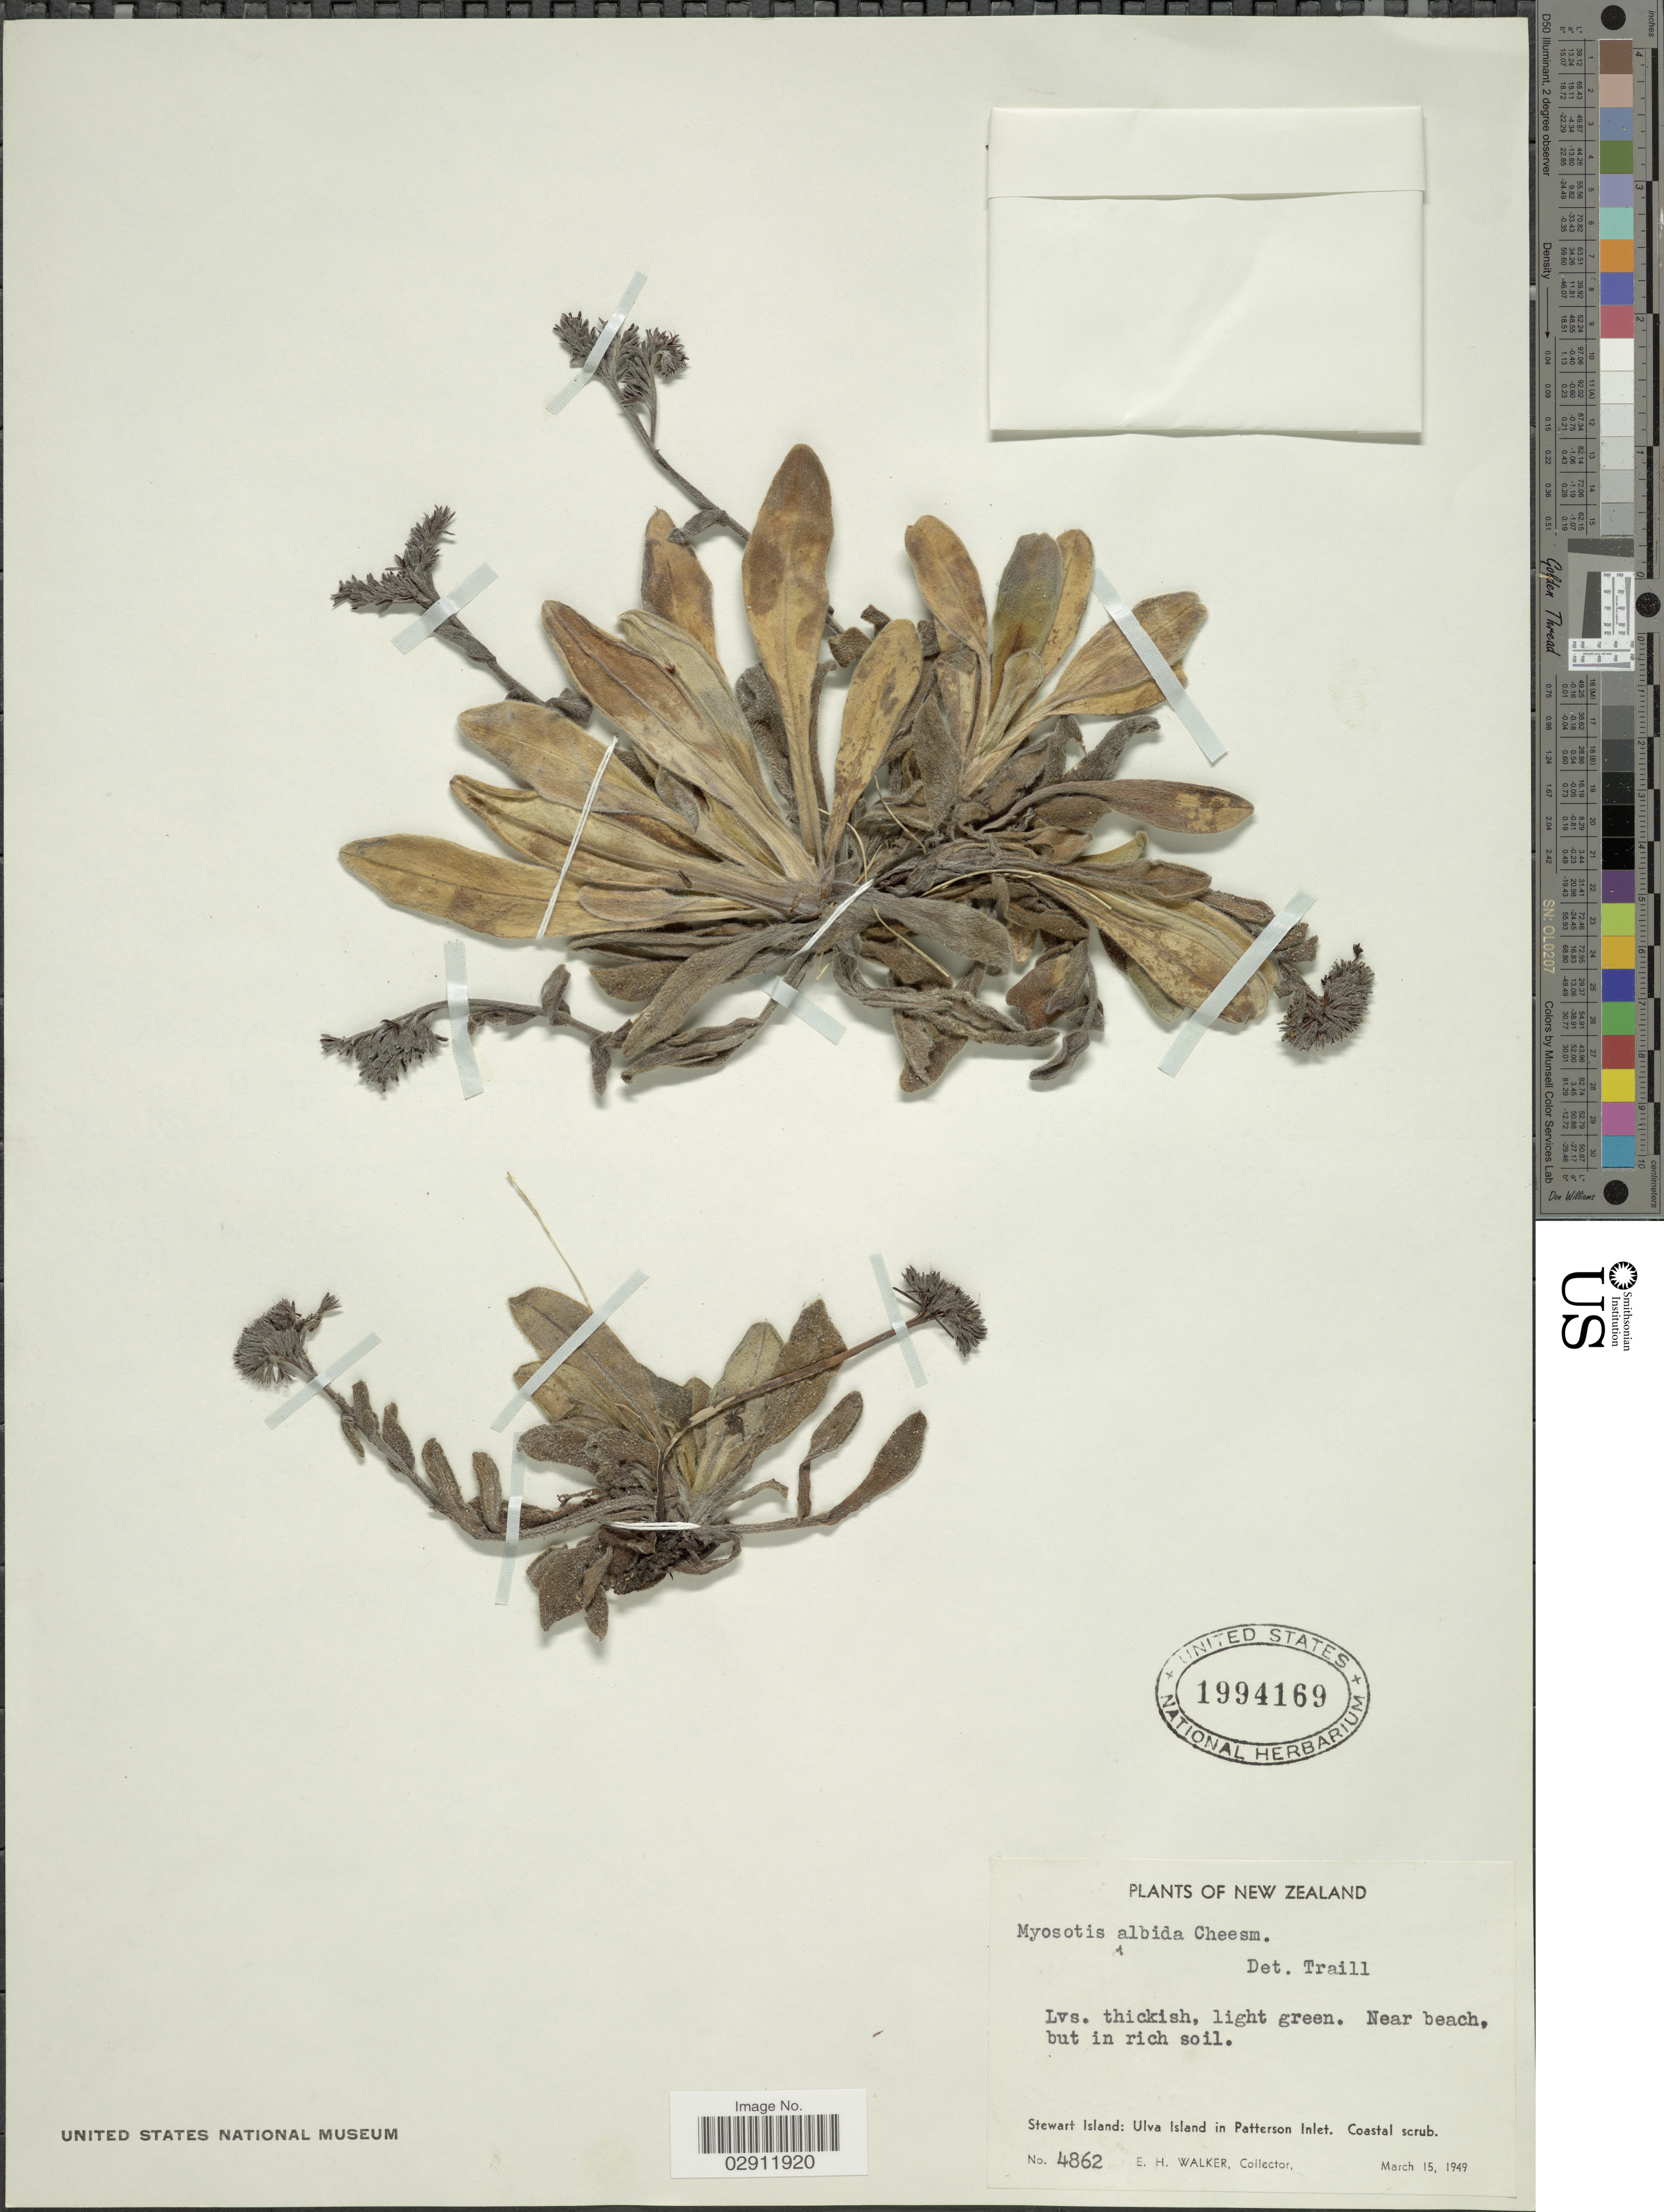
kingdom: Plantae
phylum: Tracheophyta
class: Magnoliopsida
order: Boraginales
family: Boraginaceae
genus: Myosotis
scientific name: Myosotis albida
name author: Kunth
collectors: E. H. Walker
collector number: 4862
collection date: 1949-03-15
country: New Zealand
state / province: Southland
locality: Near beach. Stewart Island: Ulva Island in Patterson Inlet. Coastal scrub.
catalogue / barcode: US 1994169